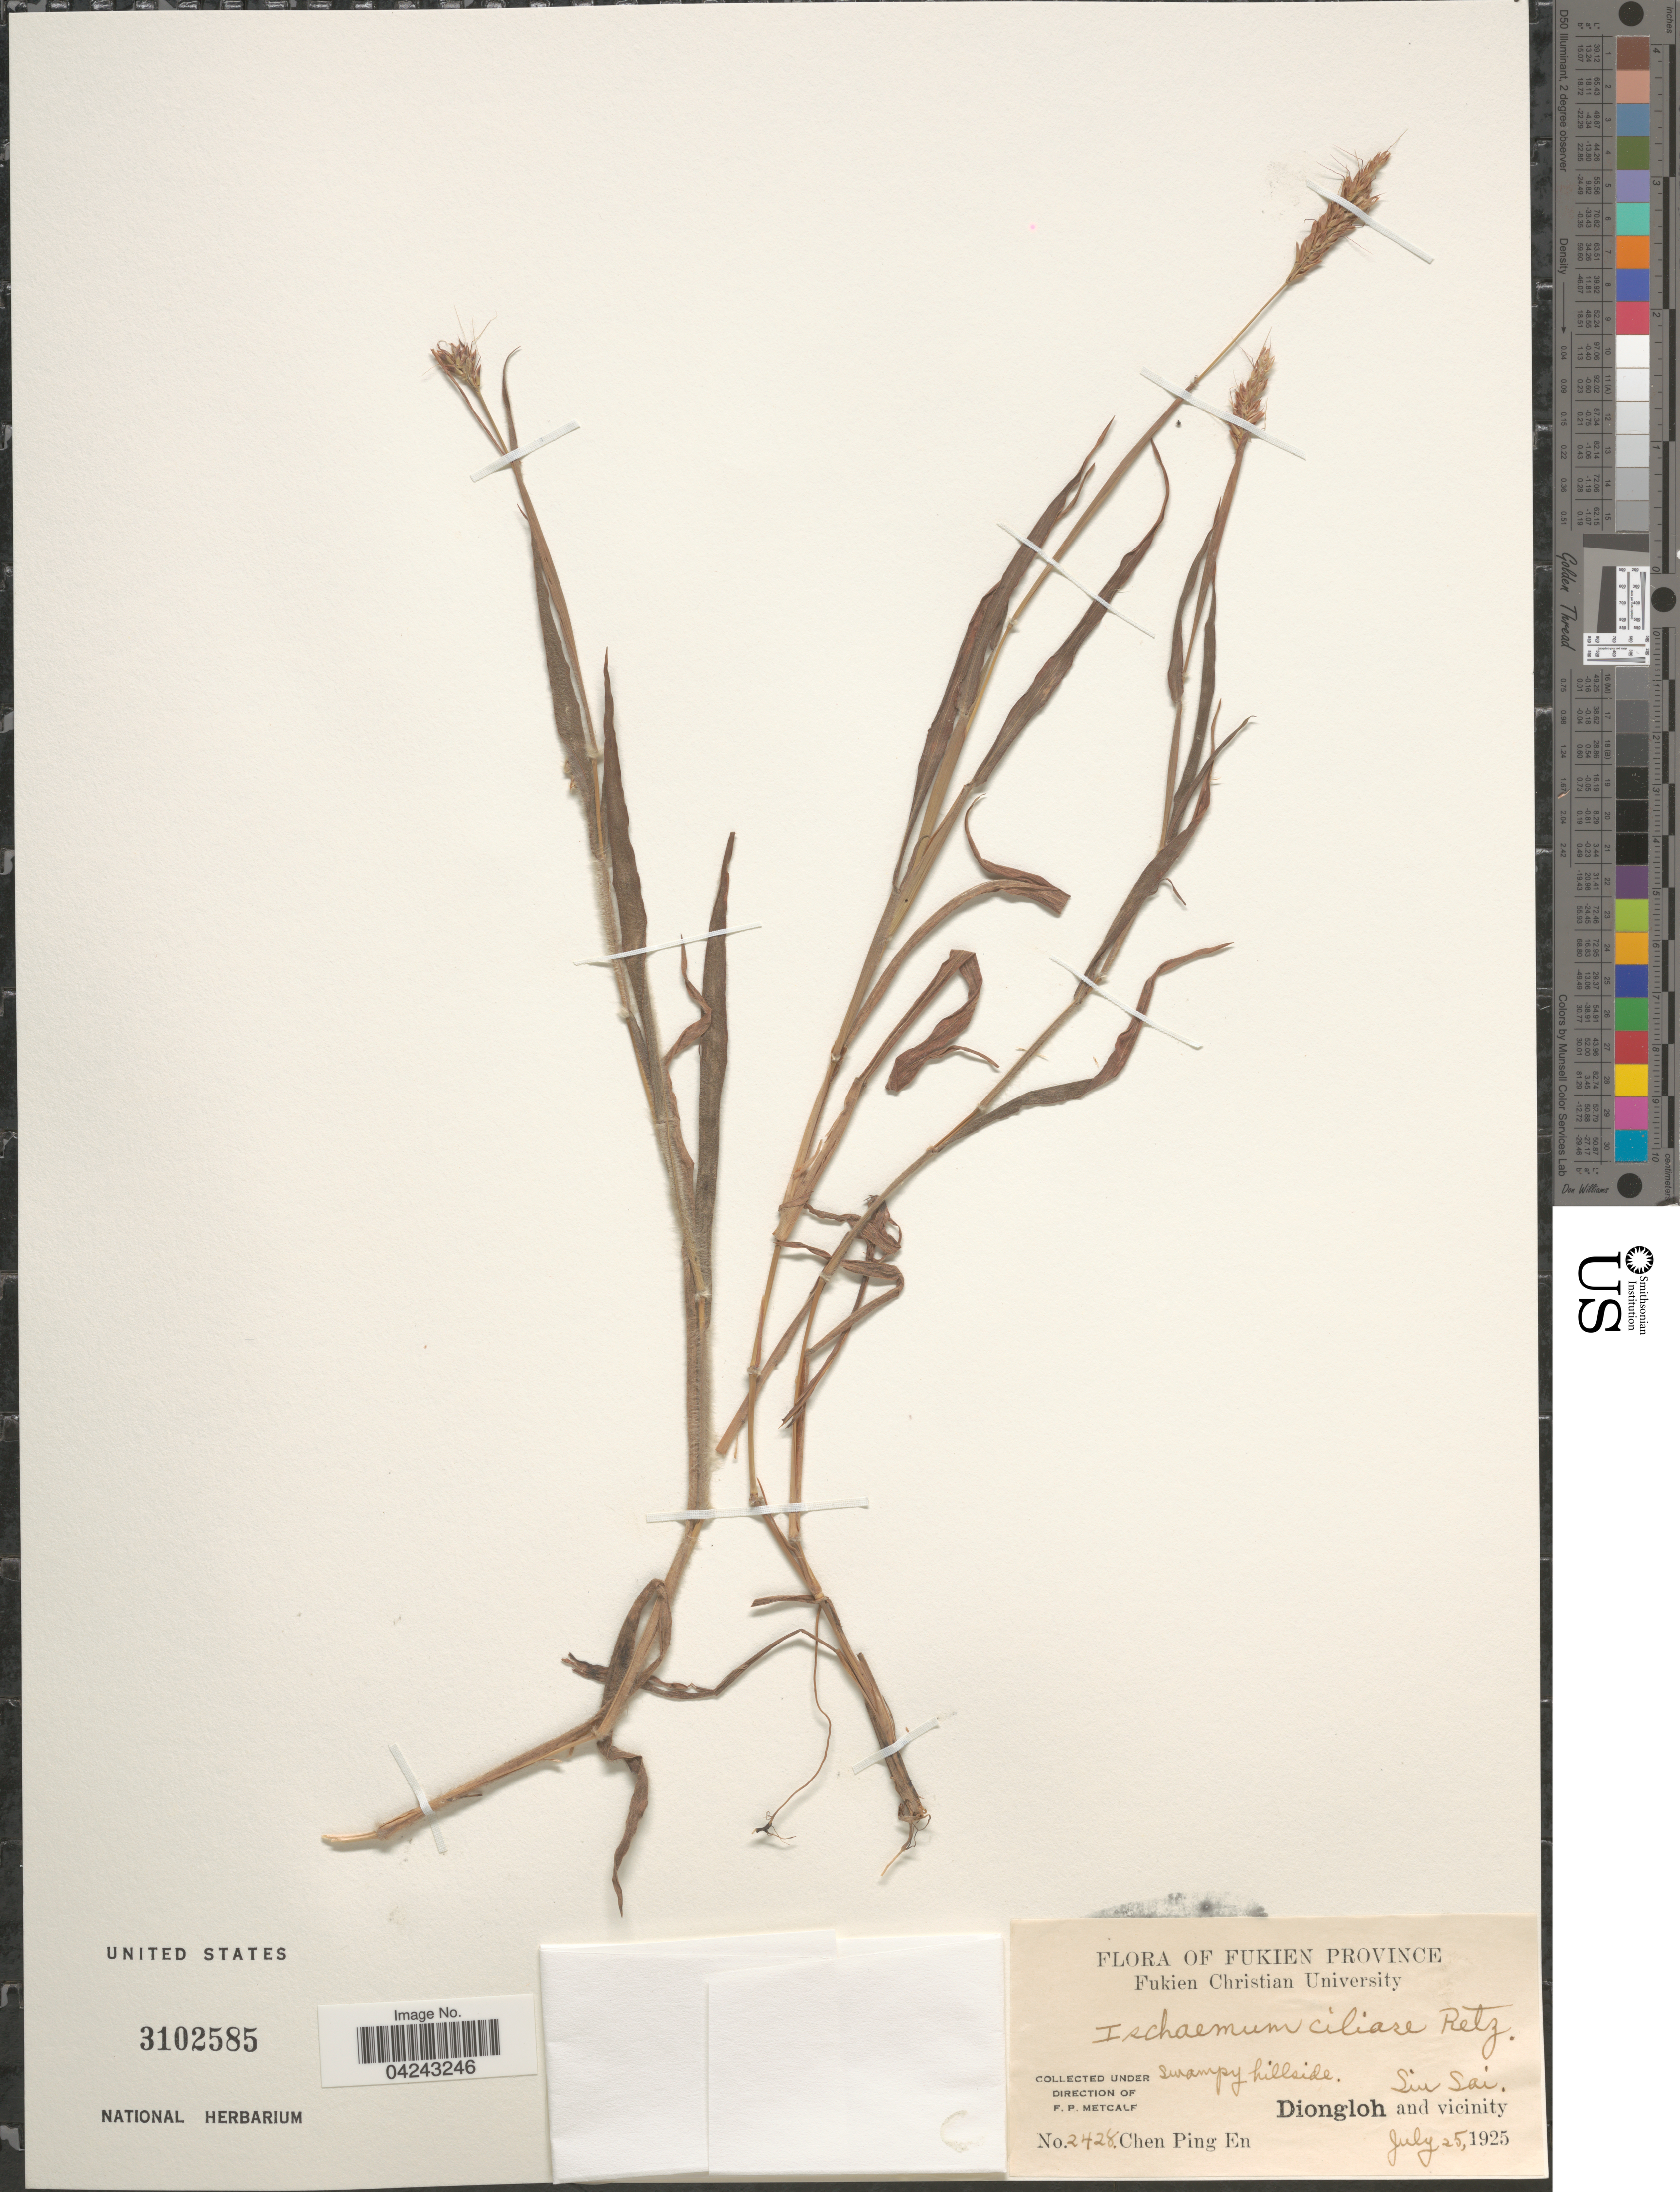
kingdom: Plantae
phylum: Tracheophyta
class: Liliopsida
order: Poales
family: Poaceae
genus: Ischaemum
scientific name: Ischaemum ciliare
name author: Retz.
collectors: C. Ping En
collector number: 2428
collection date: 1925-07-25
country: China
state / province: Fujian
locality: Fukien Province. Siu Sai. Diongloh and vicinity.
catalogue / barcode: US 3102585